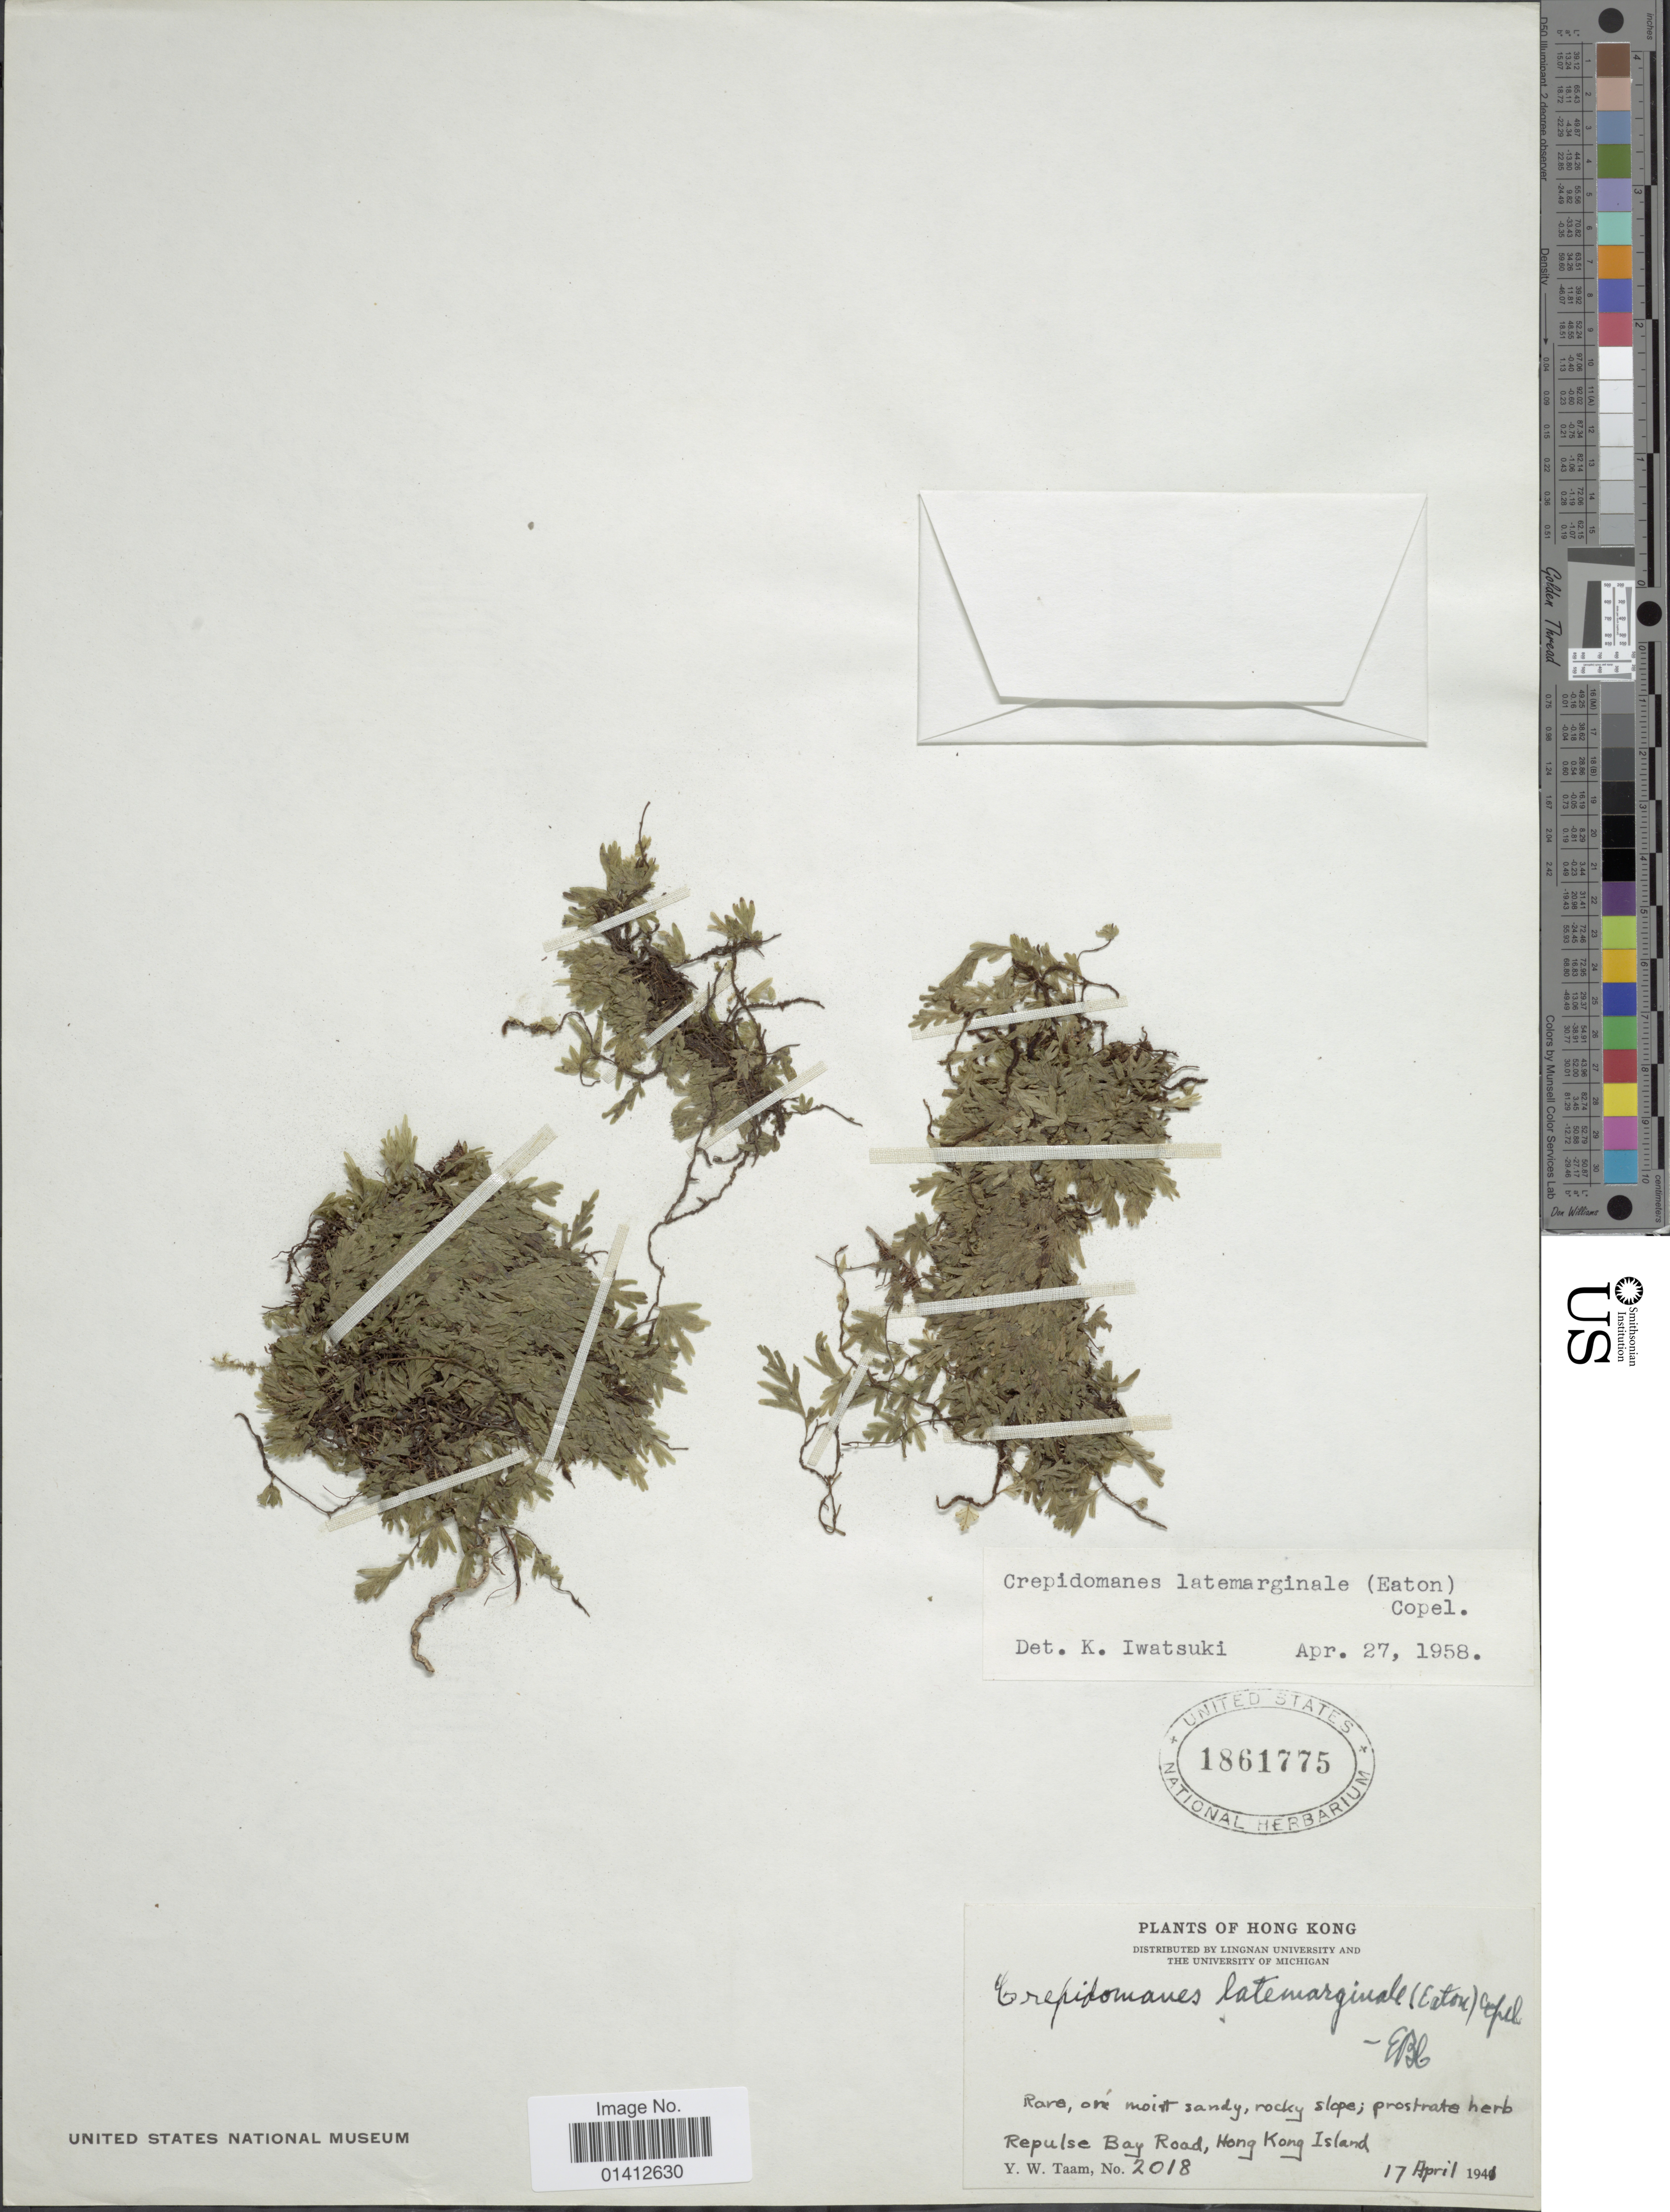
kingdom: Plantae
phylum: Tracheophyta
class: Polypodiopsida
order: Hymenophyllales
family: Hymenophyllaceae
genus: Crepidomanes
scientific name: Crepidomanes latemarginale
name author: (D.C. Eaton) Copel.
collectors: Y. W. Taam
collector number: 2018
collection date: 1941-04-17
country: China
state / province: Hong Kong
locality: Repulse bay Road, Hong Kong Island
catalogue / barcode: US 1861775